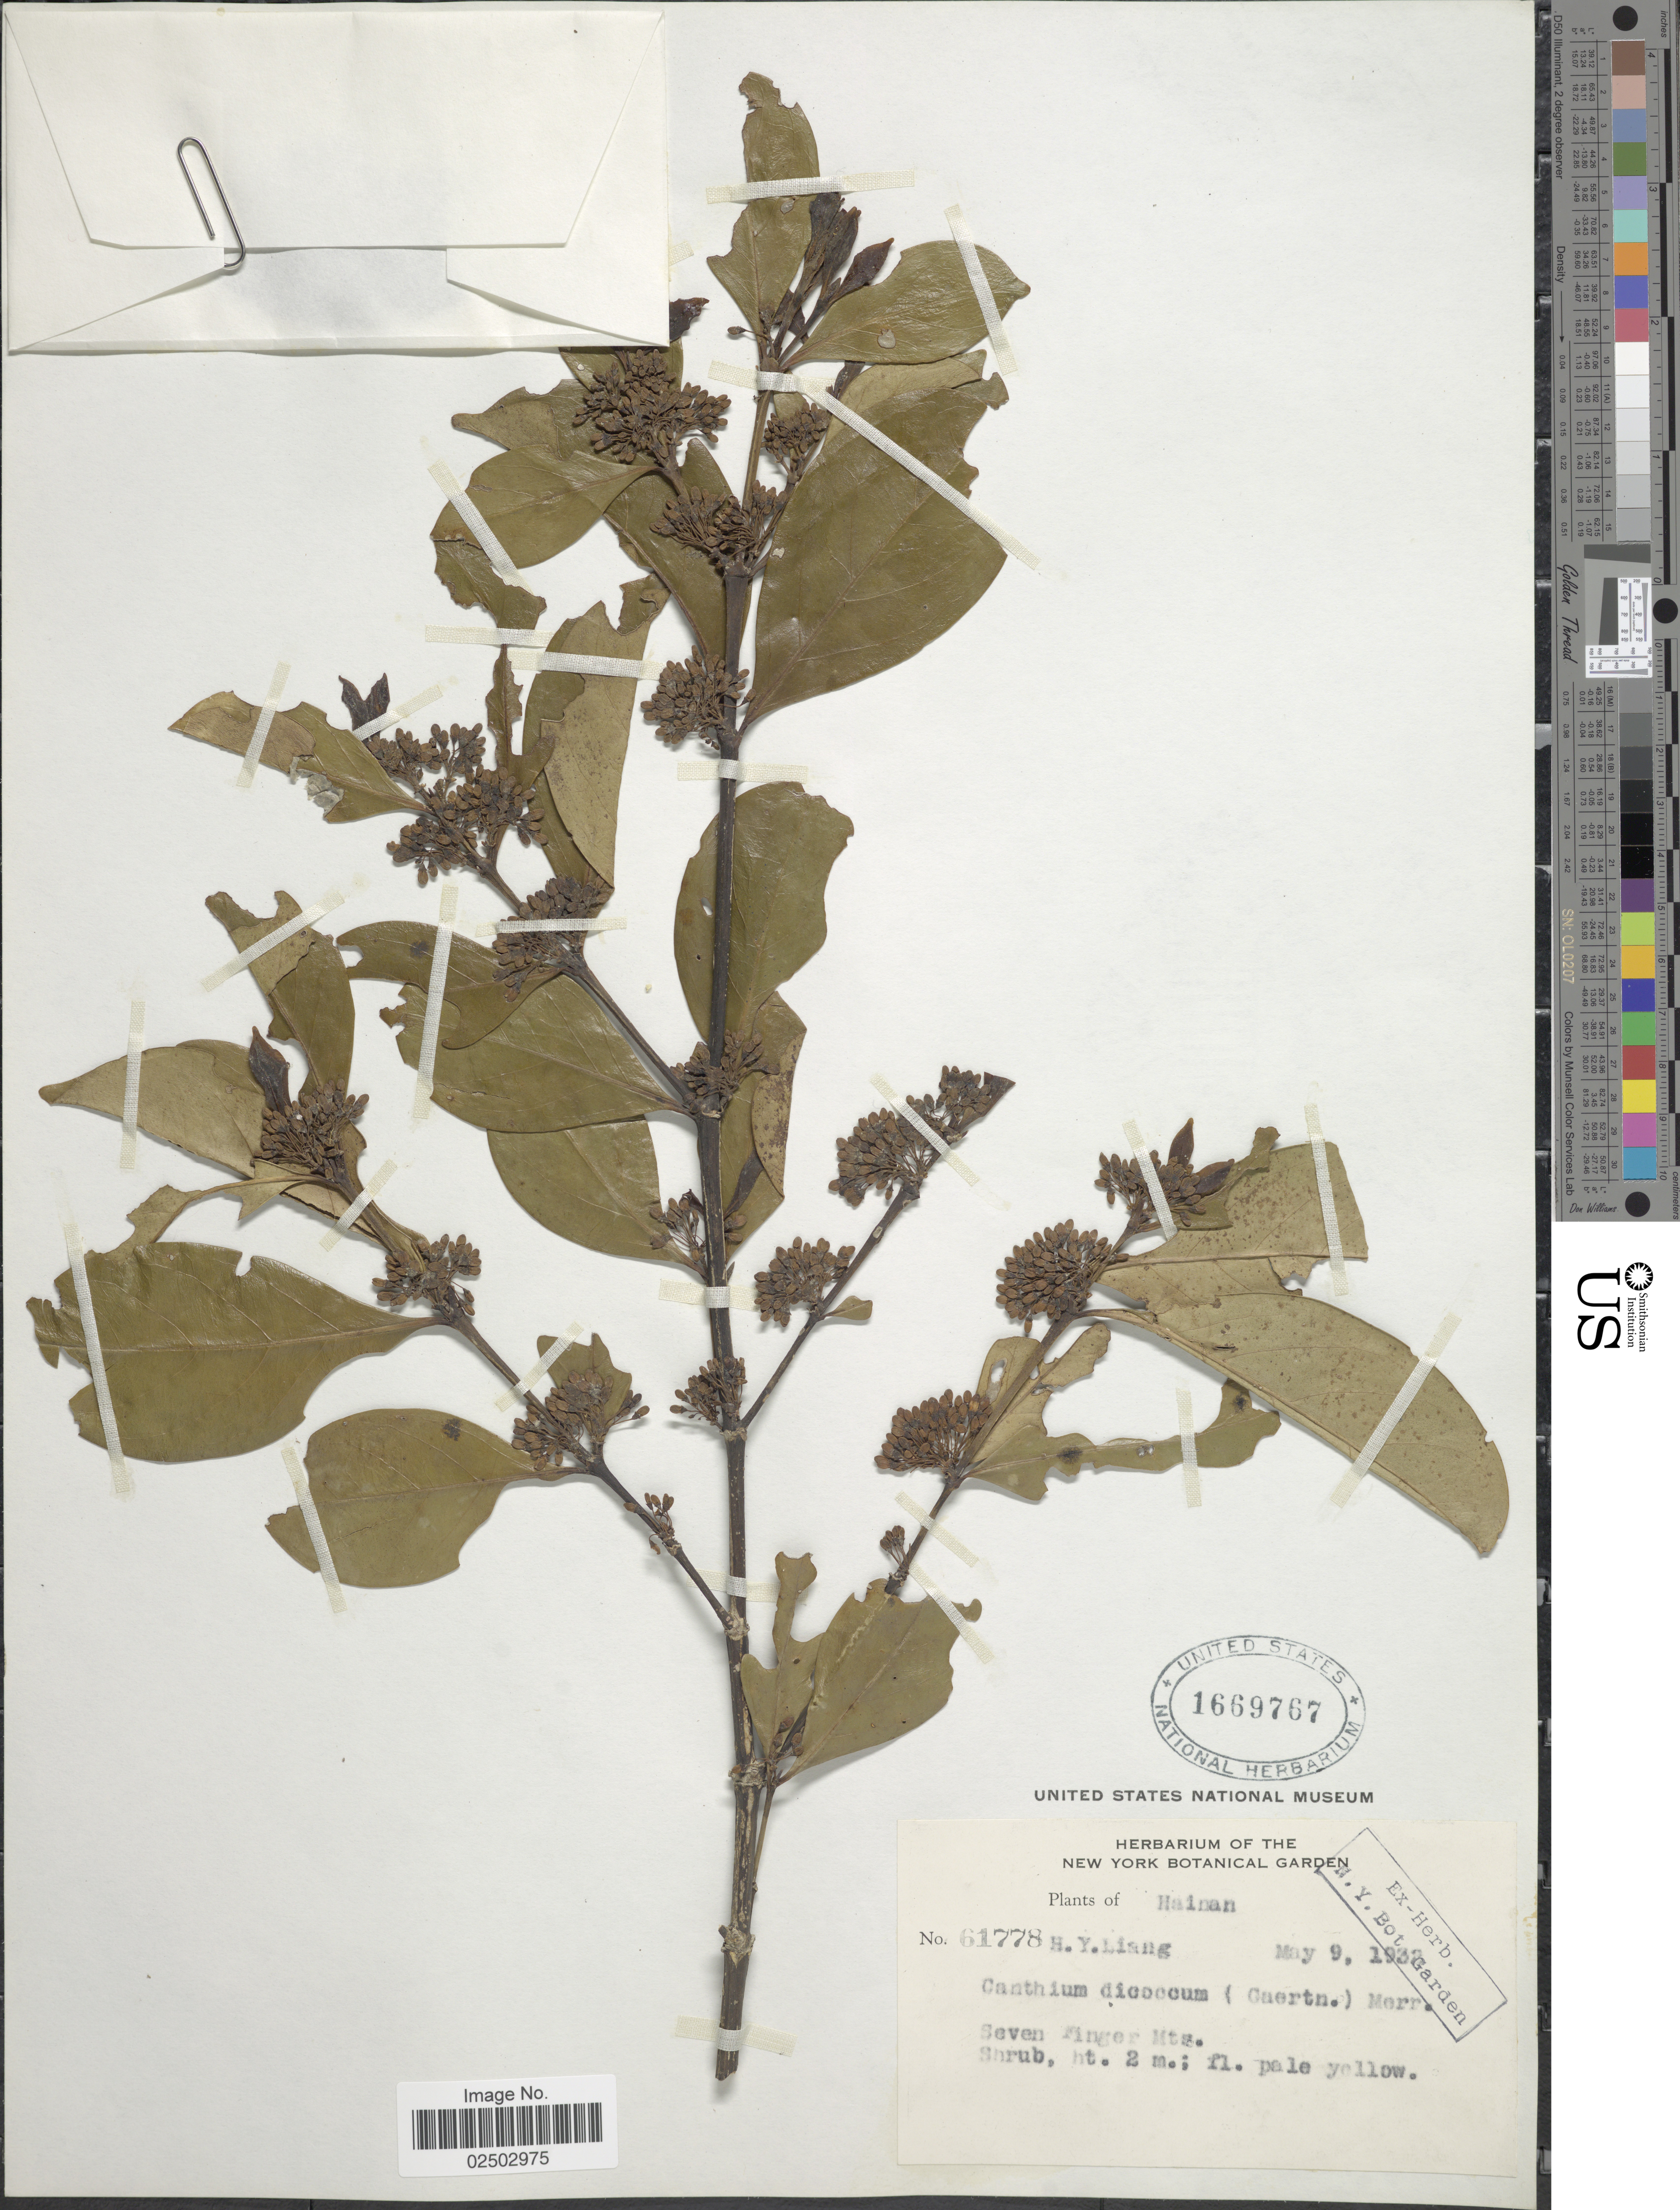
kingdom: Plantae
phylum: Tracheophyta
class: Magnoliopsida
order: Gentianales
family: Rubiaceae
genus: Canthium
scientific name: Canthium dicoccum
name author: (Gaertn.) Merr.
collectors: H. Y. Liang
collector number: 61778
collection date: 1932-05-09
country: China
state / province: Hainan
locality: Seven Finger Mts.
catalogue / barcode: US 1669767